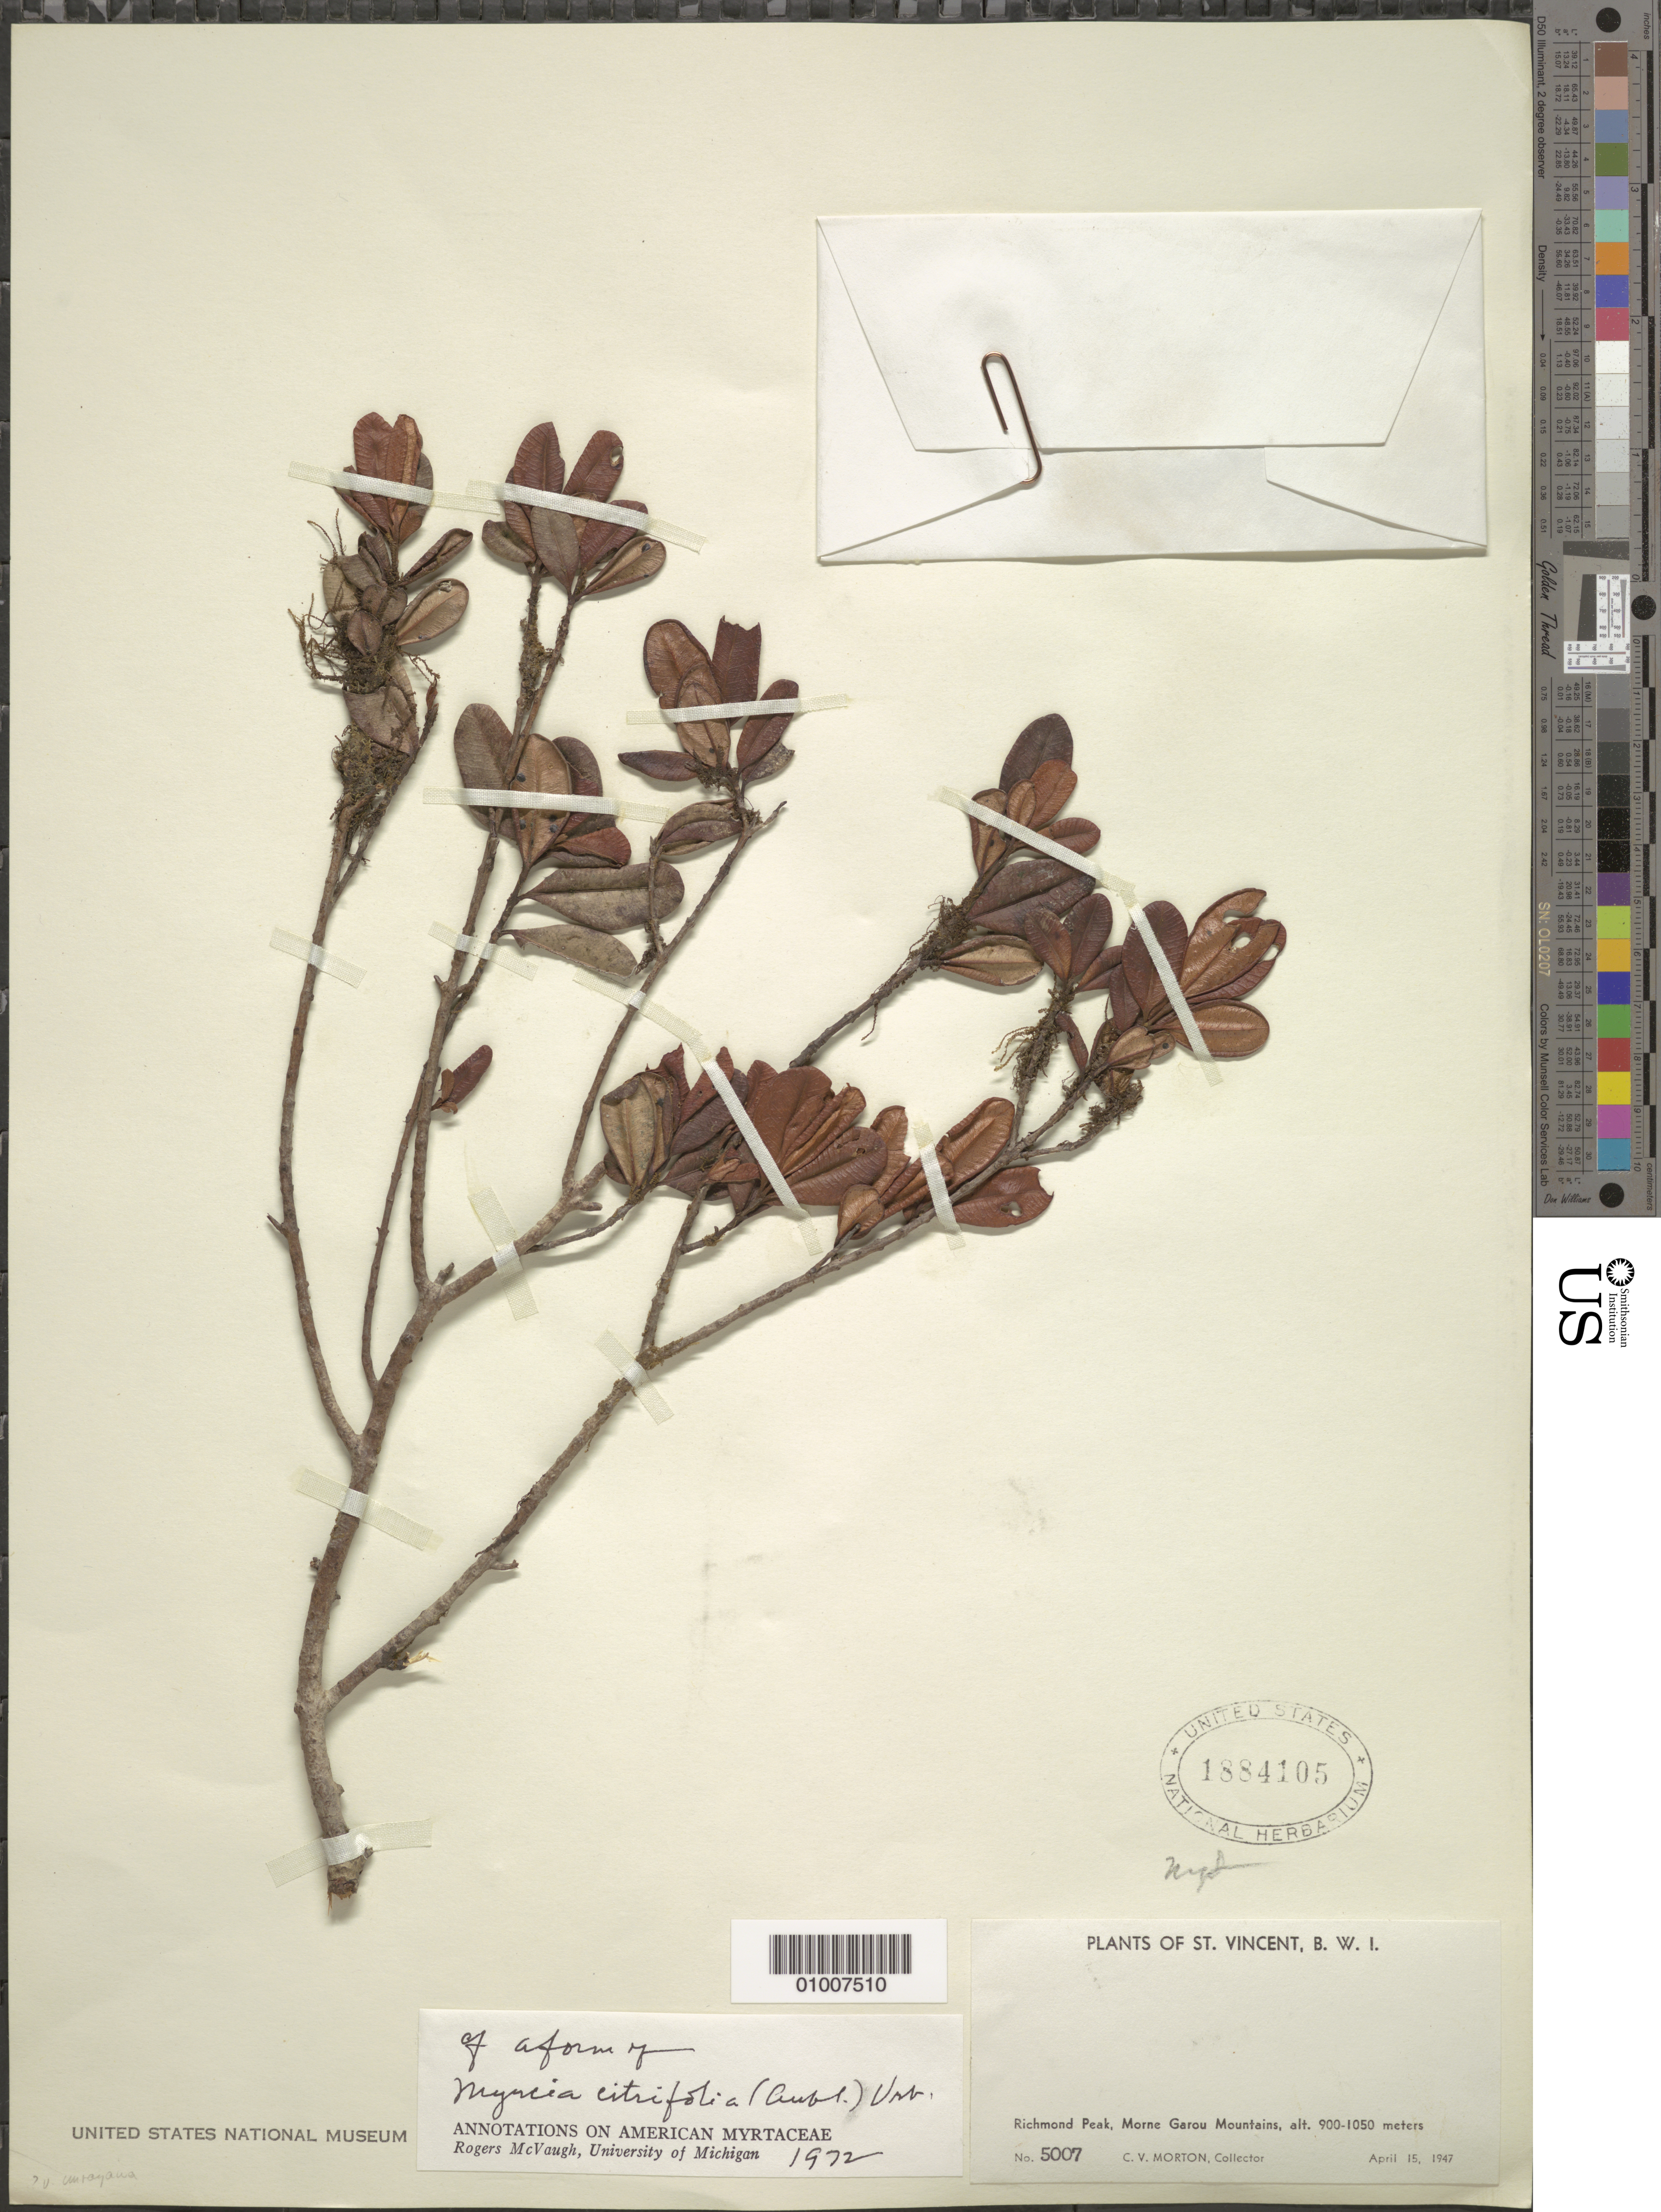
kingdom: Plantae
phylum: Tracheophyta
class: Magnoliopsida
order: Myrtales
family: Myrtaceae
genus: Myrcia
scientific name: Myrcia citrifolia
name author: (Aubl.) Urb.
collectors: C. V. Morton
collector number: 5007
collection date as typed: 15 Apr 1947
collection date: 1947-04-15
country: St. Vincent - Grenadines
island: St. Vincent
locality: Richmond Peak, Morne Garou Mountains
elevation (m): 900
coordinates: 0 N, 0 E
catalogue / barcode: US 1884105